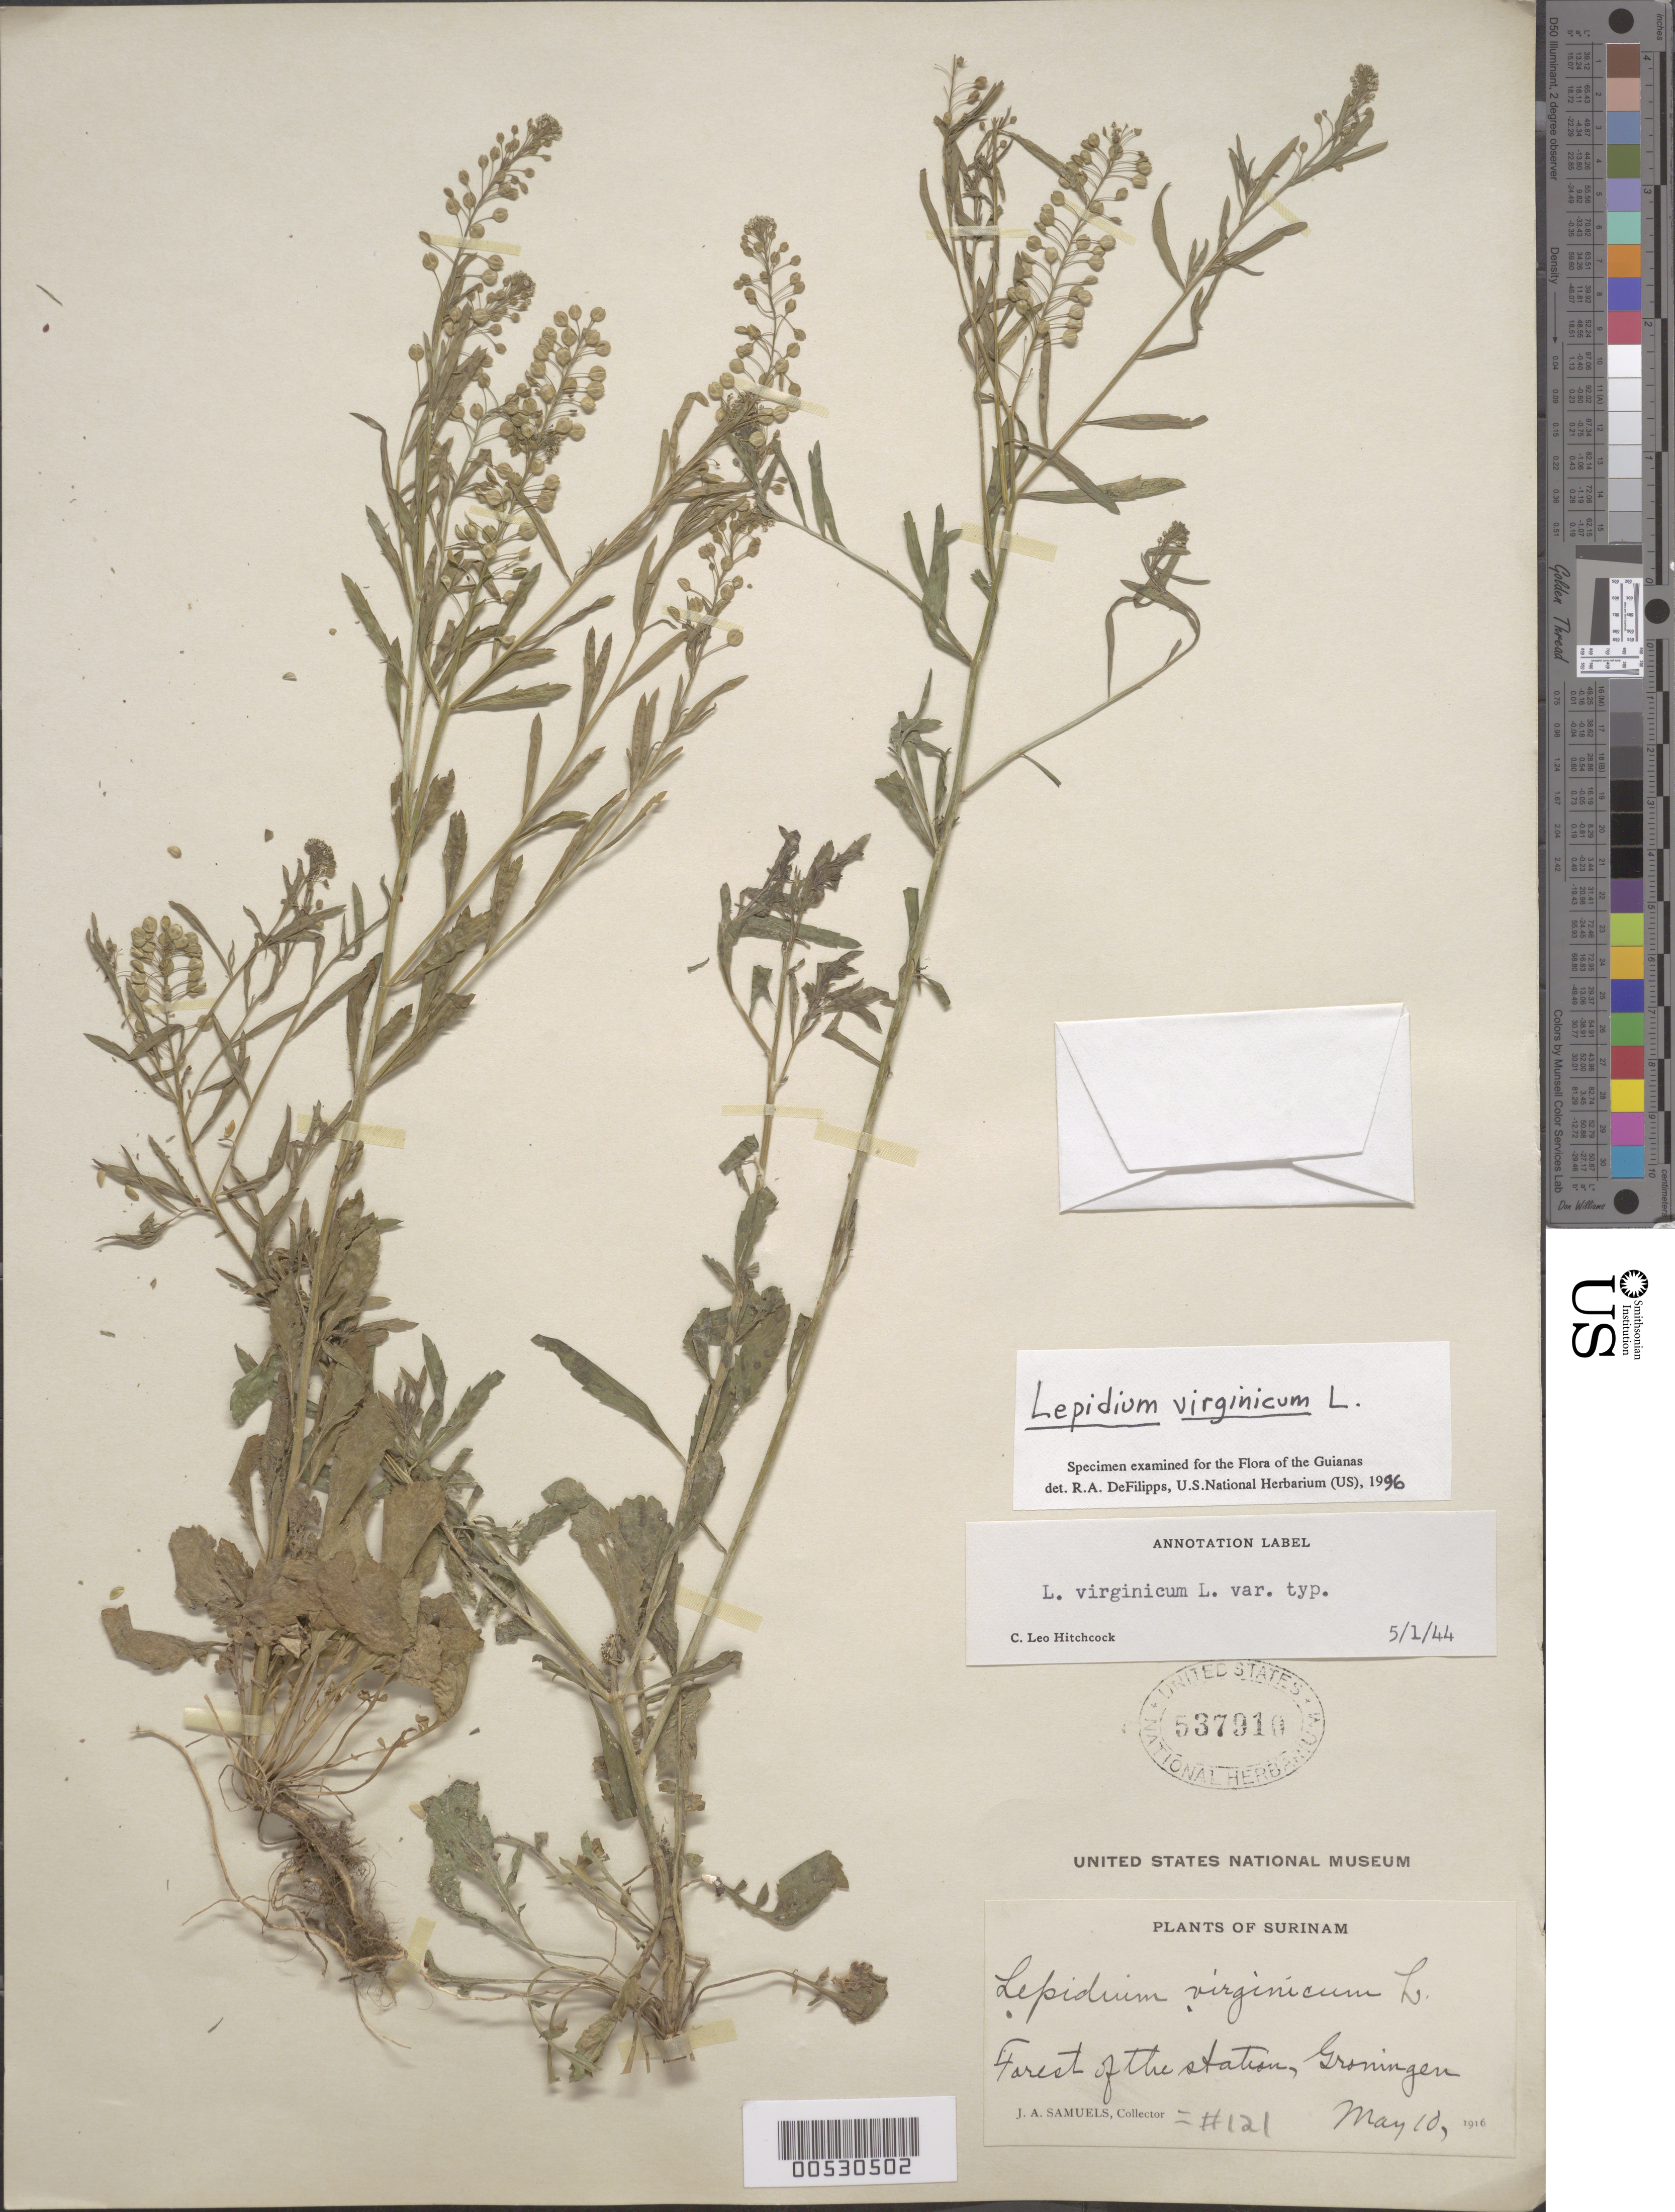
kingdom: Plantae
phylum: Tracheophyta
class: Magnoliopsida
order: Brassicales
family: Brassicaceae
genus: Lepidium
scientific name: Lepidium virginicum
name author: L.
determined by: DeFilipps, R. A.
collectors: J. A. Samuels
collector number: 121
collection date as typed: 10-May-16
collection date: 1916-05-10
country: Suriname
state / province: Saramacca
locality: Groningen, Forest station of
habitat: Forest of the station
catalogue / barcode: US 537910